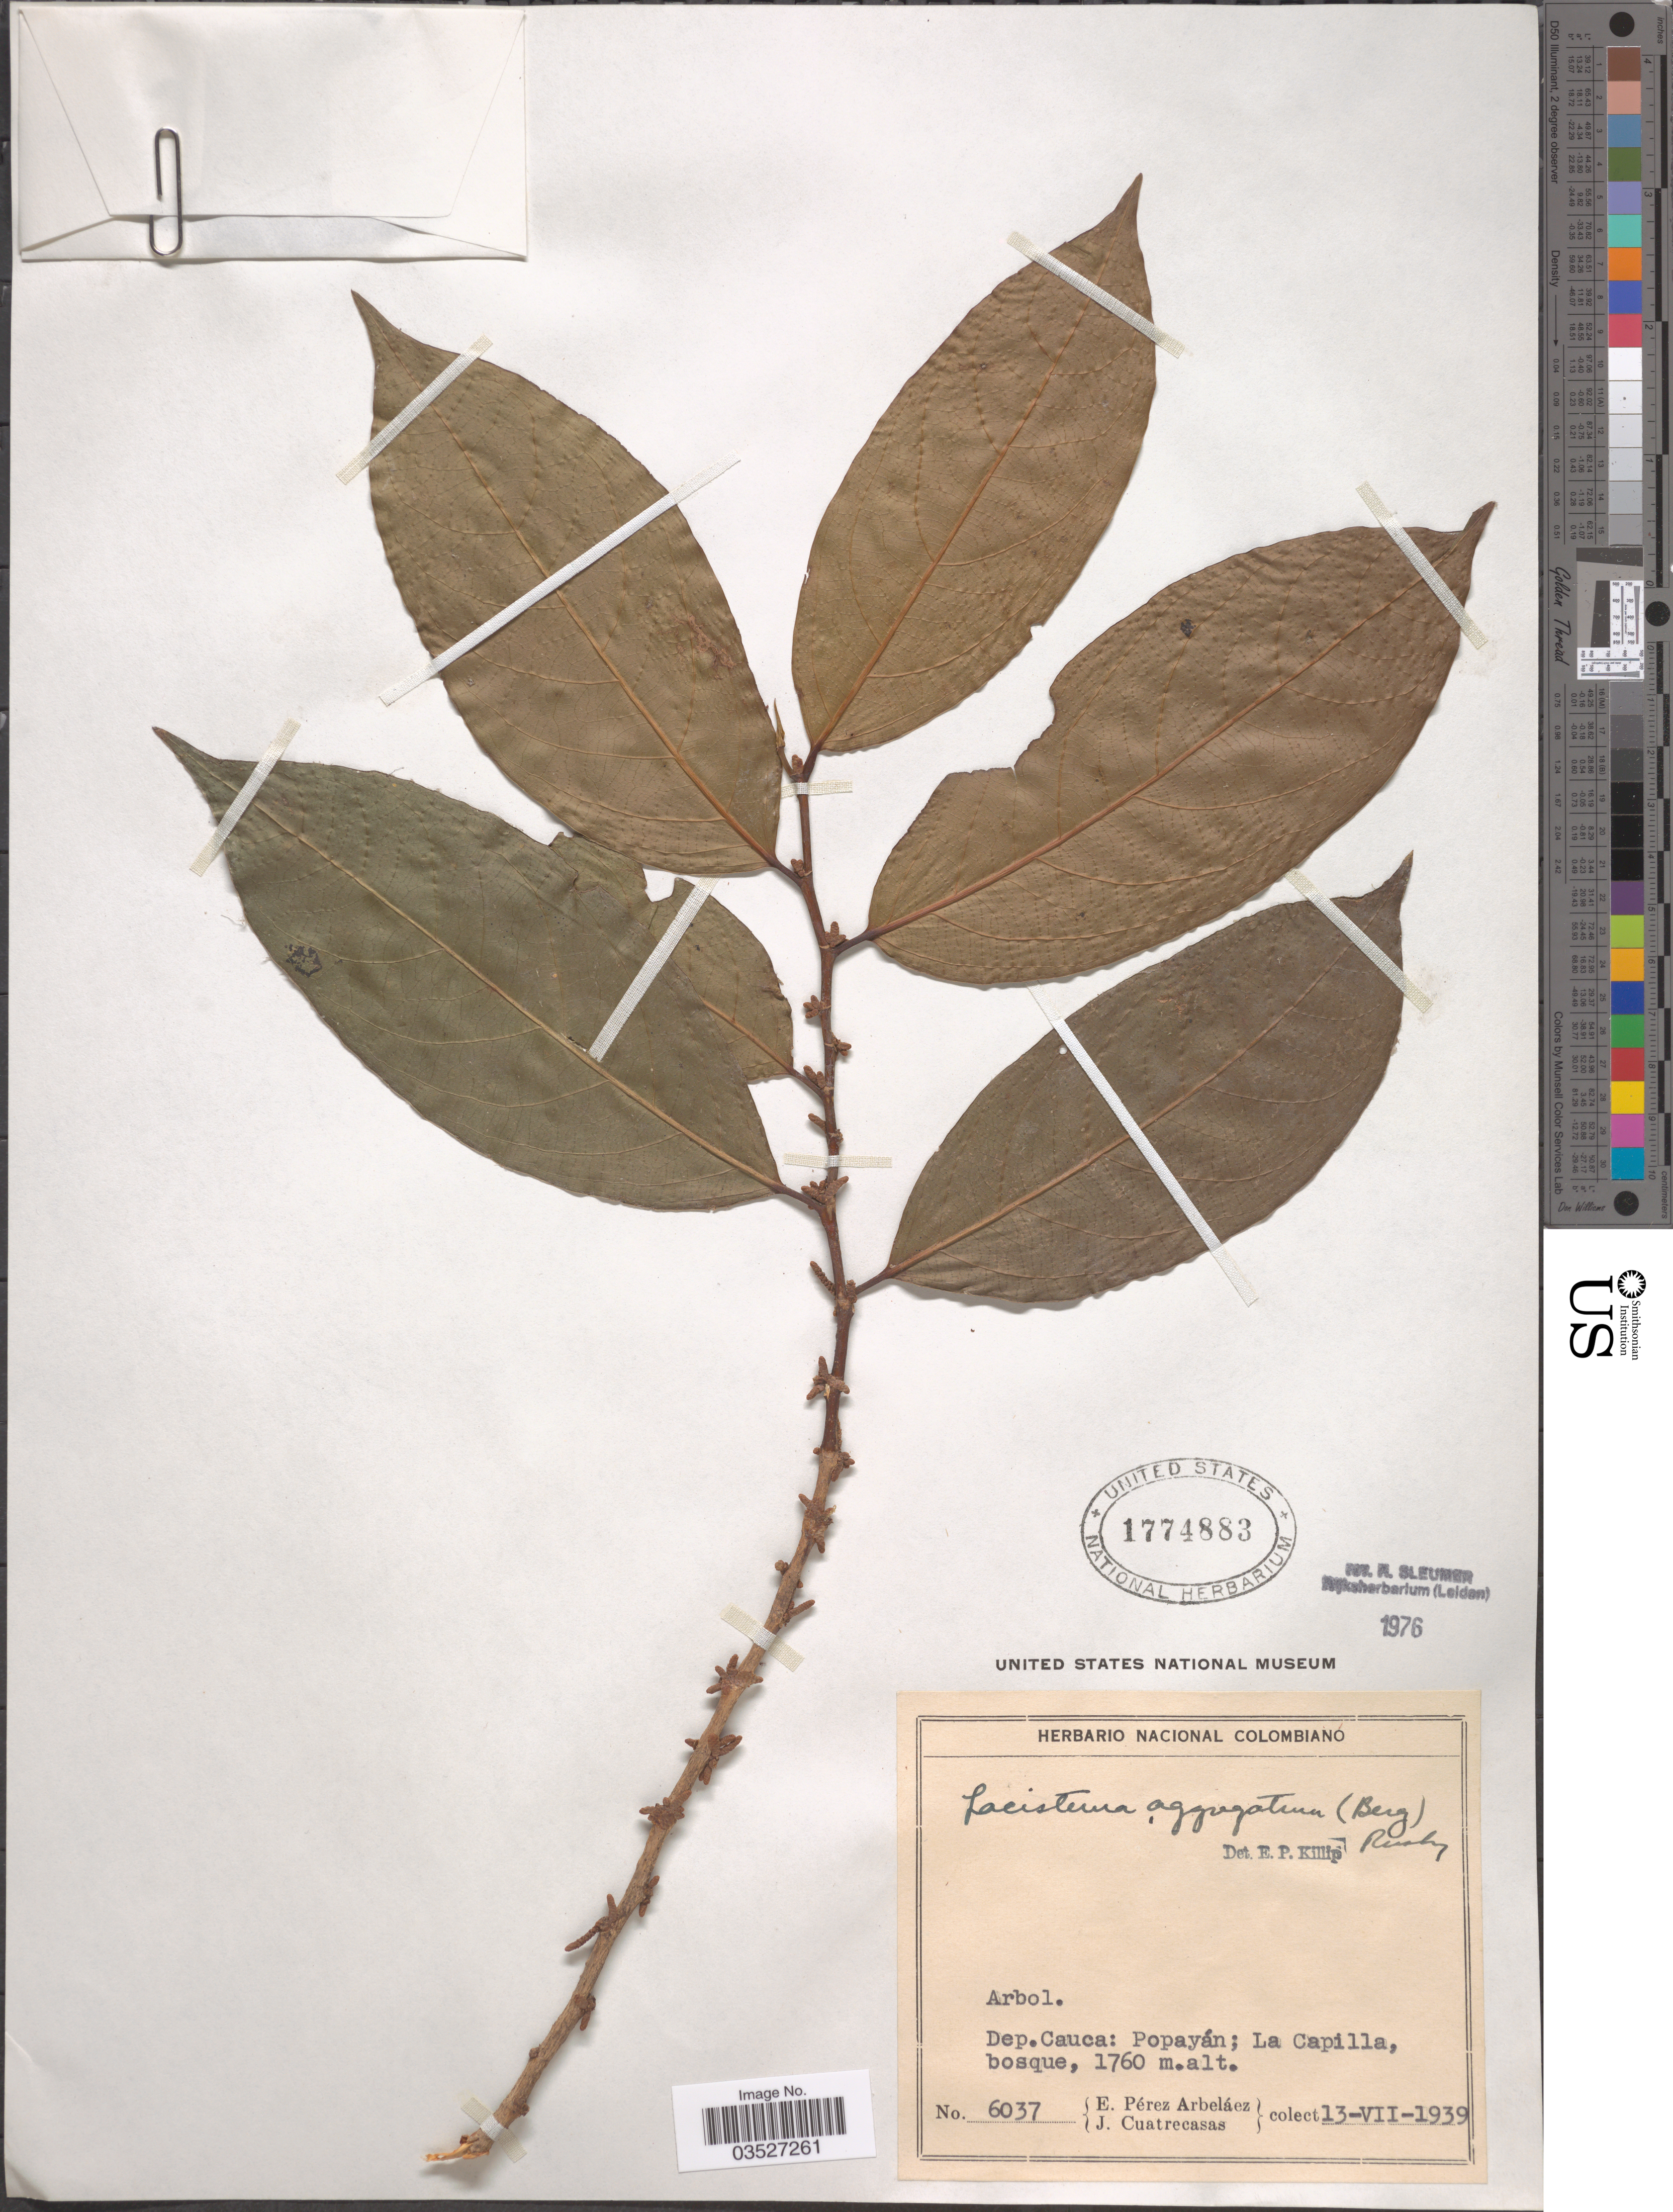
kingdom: Plantae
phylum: Tracheophyta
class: Magnoliopsida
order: Malpighiales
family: Lacistemataceae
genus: Lacistema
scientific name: Lacistema aggregatum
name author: (P.J. Bergius) Rusby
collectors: E. Pérez Arbeláez & J. Cuatrecasas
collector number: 6037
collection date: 1939-07-13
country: Colombia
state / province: Cauca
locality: Dep. Cauca: Popayán; La Capilla.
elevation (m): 1760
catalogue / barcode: US 1774883